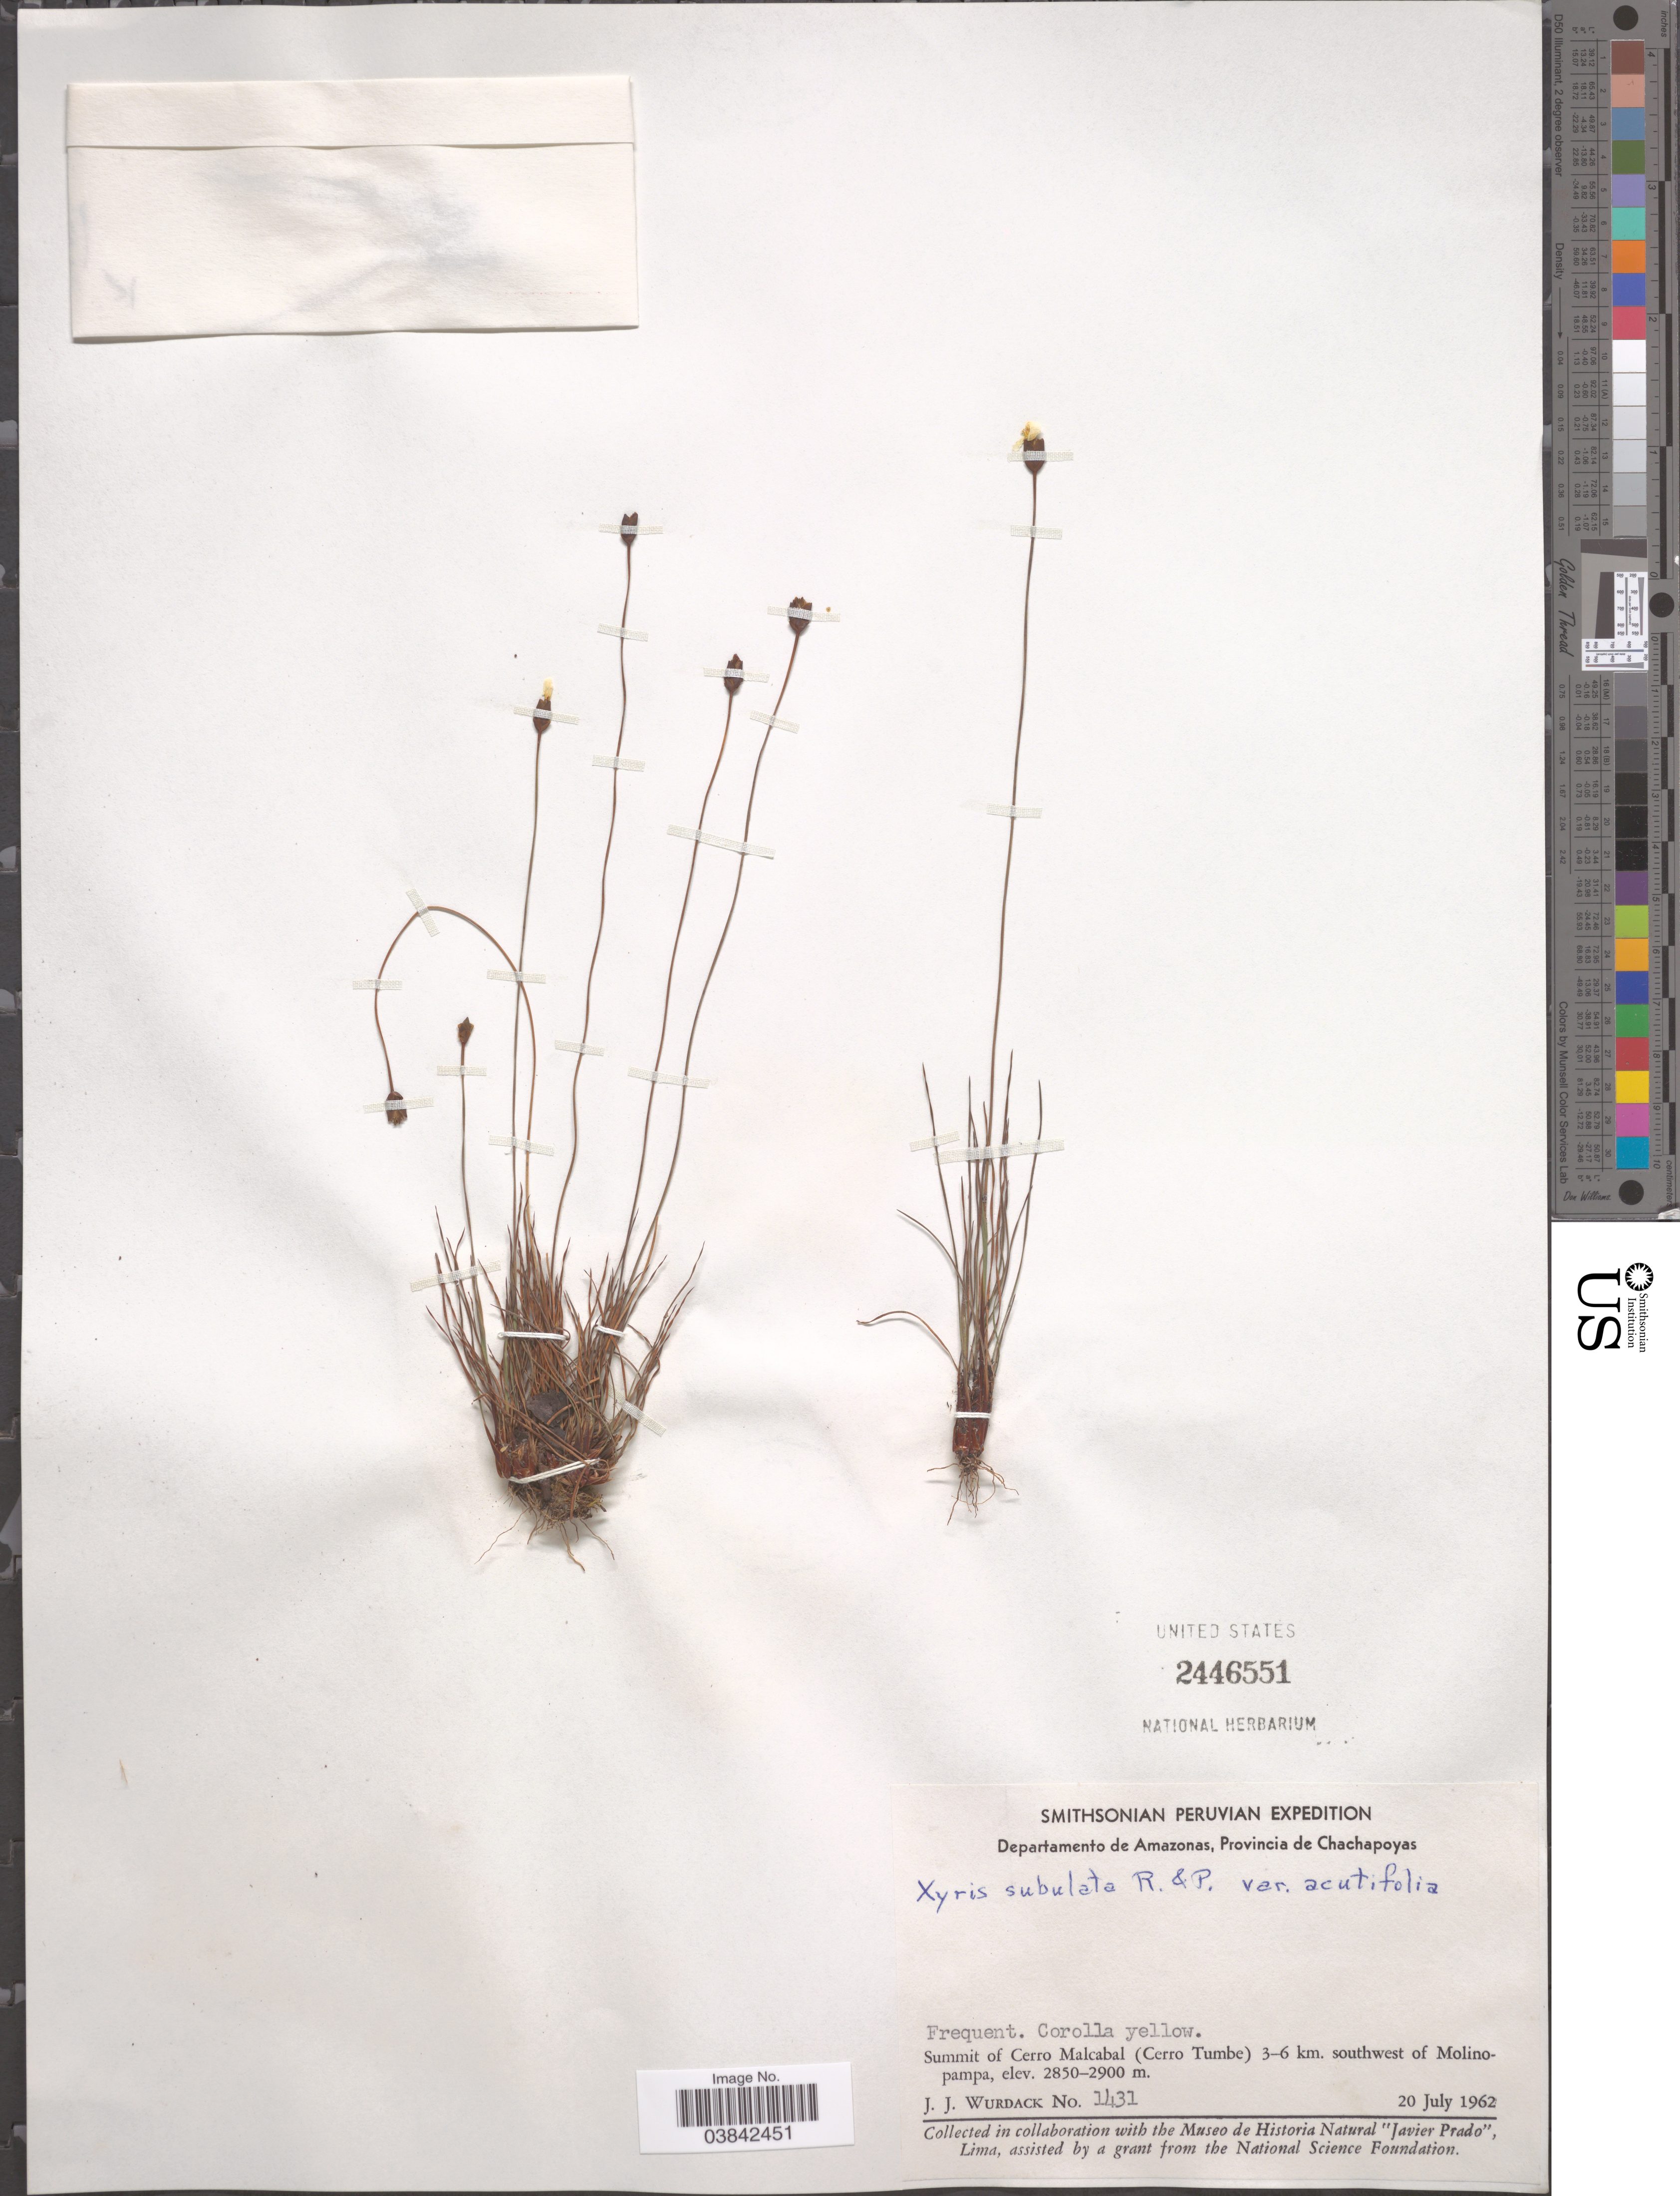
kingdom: Plantae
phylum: Tracheophyta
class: Liliopsida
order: Poales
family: Xyridaceae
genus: Xyris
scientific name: Xyris subulata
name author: Ruiz & Pav.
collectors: J. J. Wurdack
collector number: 1431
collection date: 1962-07-20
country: Peru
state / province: Amazonas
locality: Departamento de Amazonas, Provincia de Chachapoyas. Summit of Cerro Malcabal (Cerro Tumbe) 3-6 km. southwest of Molinopampa.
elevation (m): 2850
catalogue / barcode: US 2446551